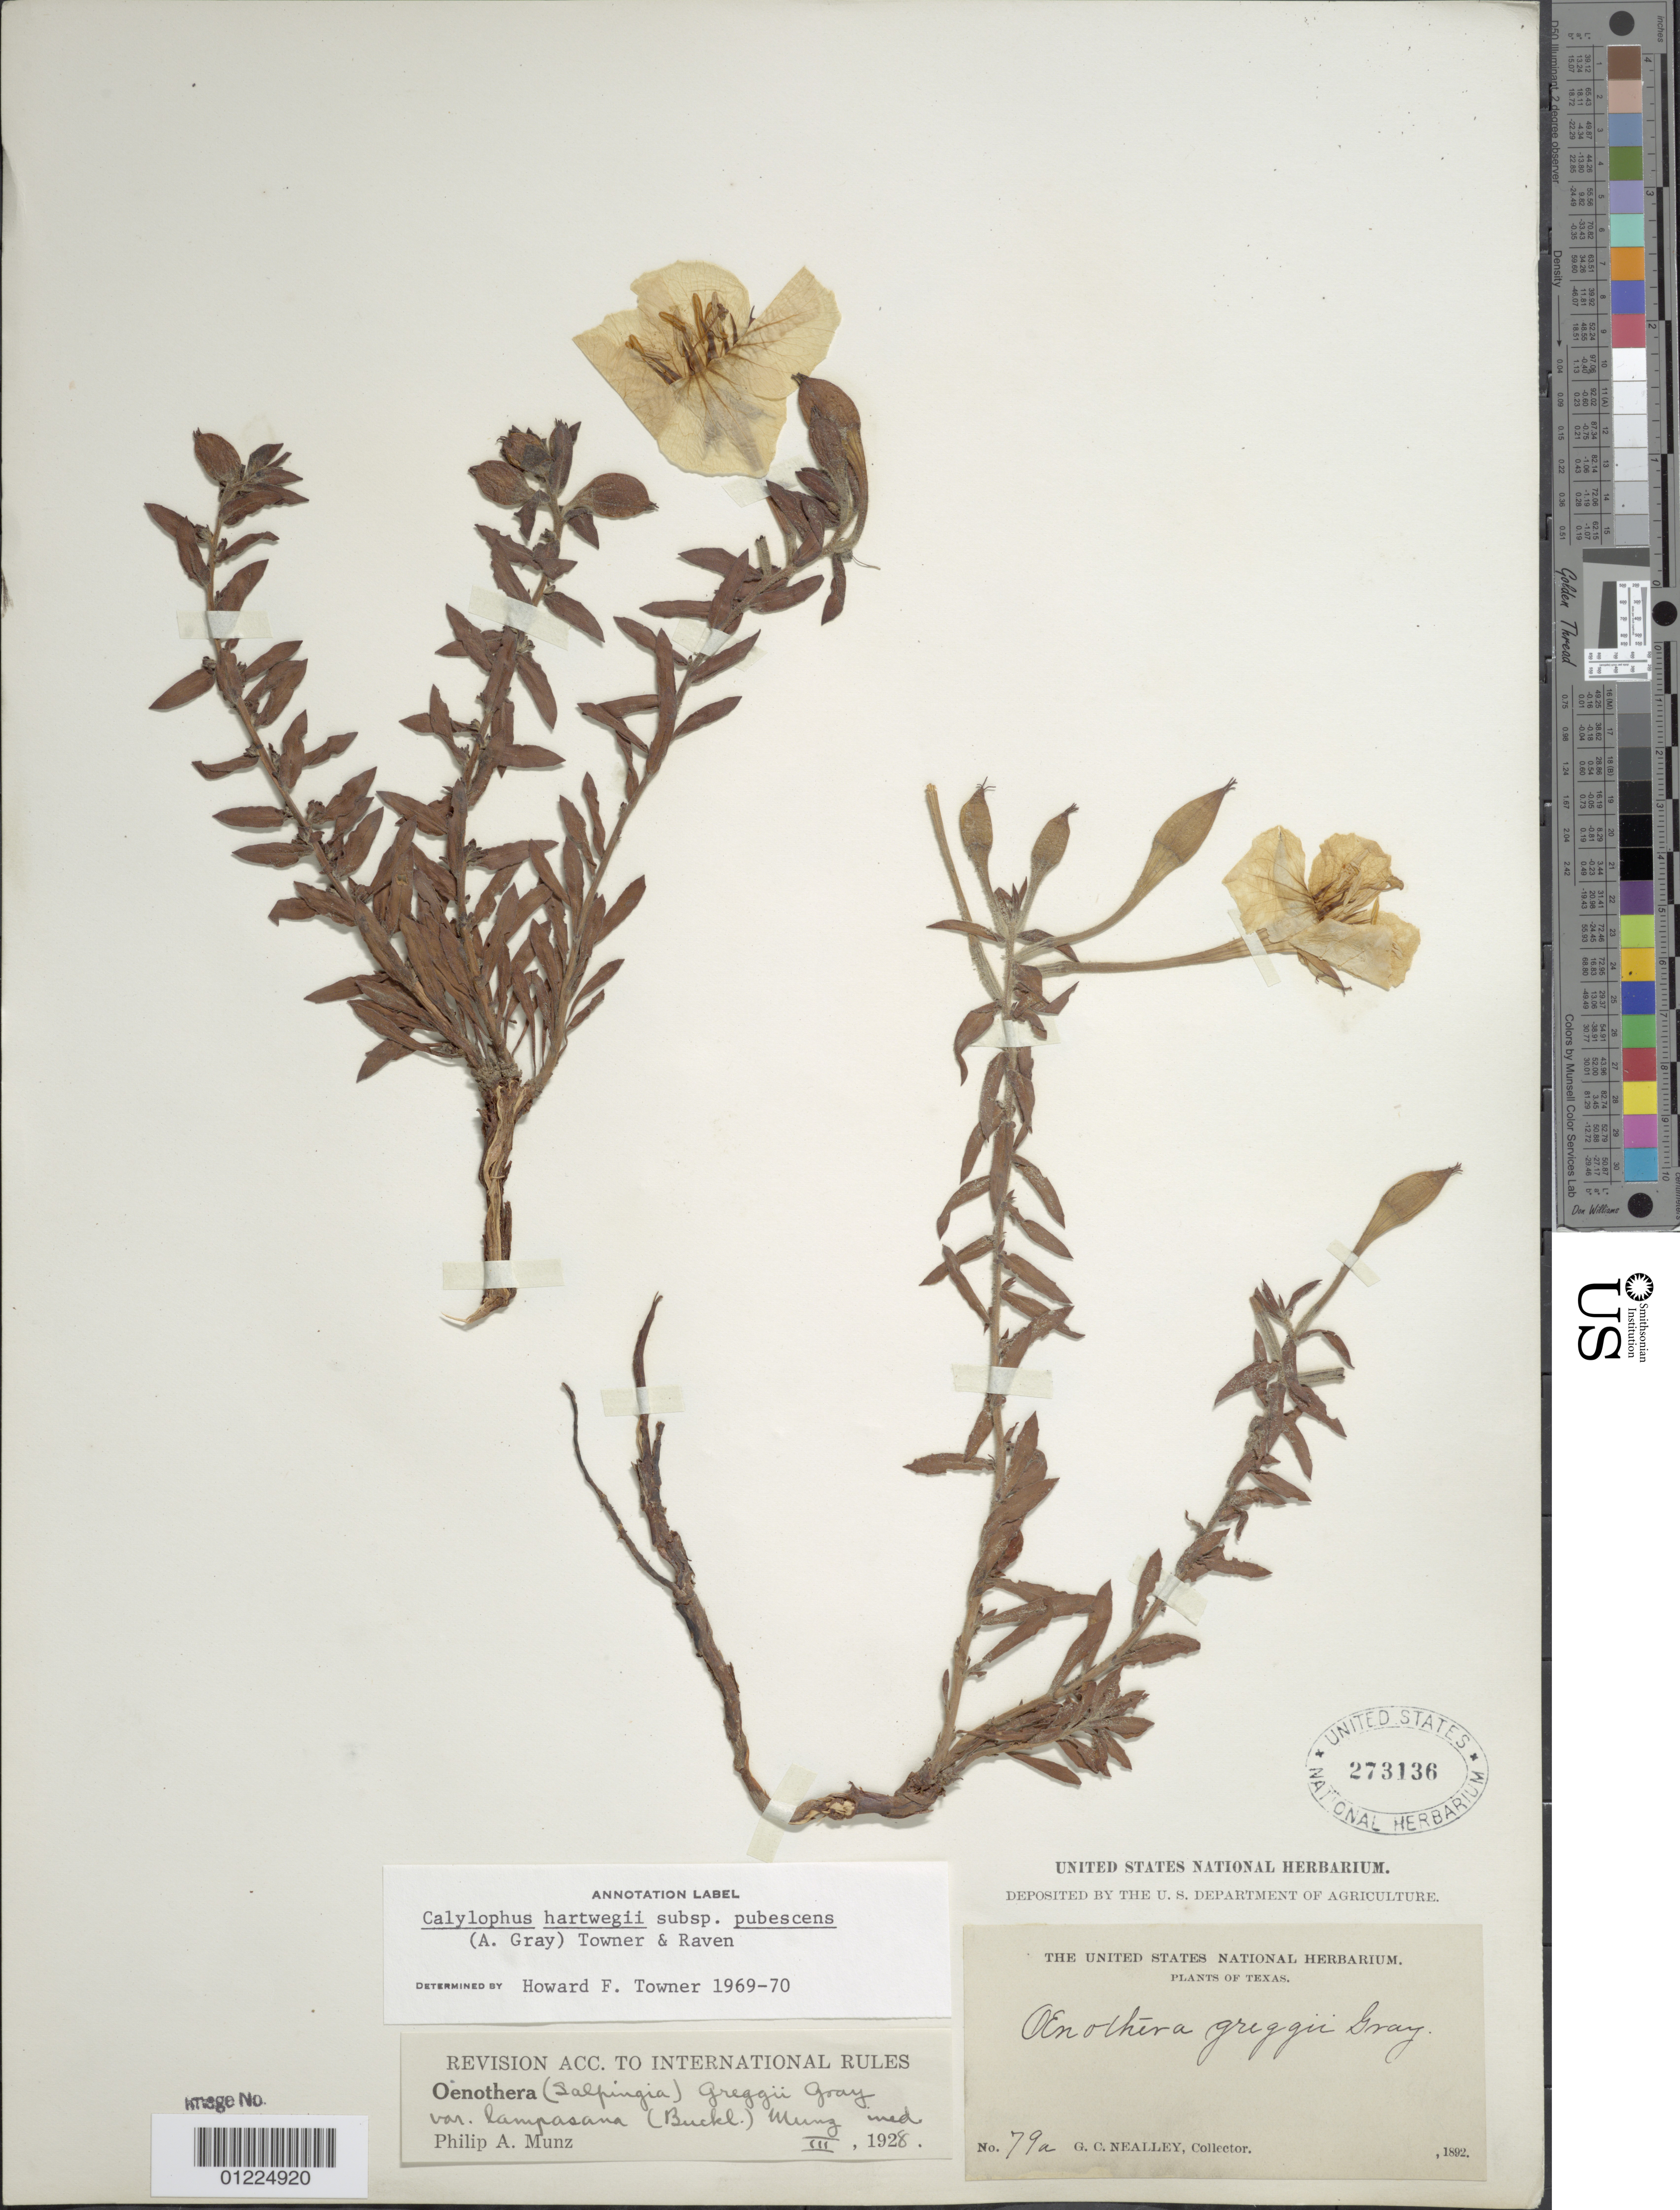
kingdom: Plantae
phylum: Tracheophyta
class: Magnoliopsida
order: Myrtales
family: Onagraceae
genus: Oenothera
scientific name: Oenothera hartwegii subsp. pubescens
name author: (A. Gray) W.L. Wagner & Hoch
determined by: Towner, H. F.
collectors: G. C. Nealley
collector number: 79 a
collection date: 1892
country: United States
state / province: Texas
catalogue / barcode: US 273136